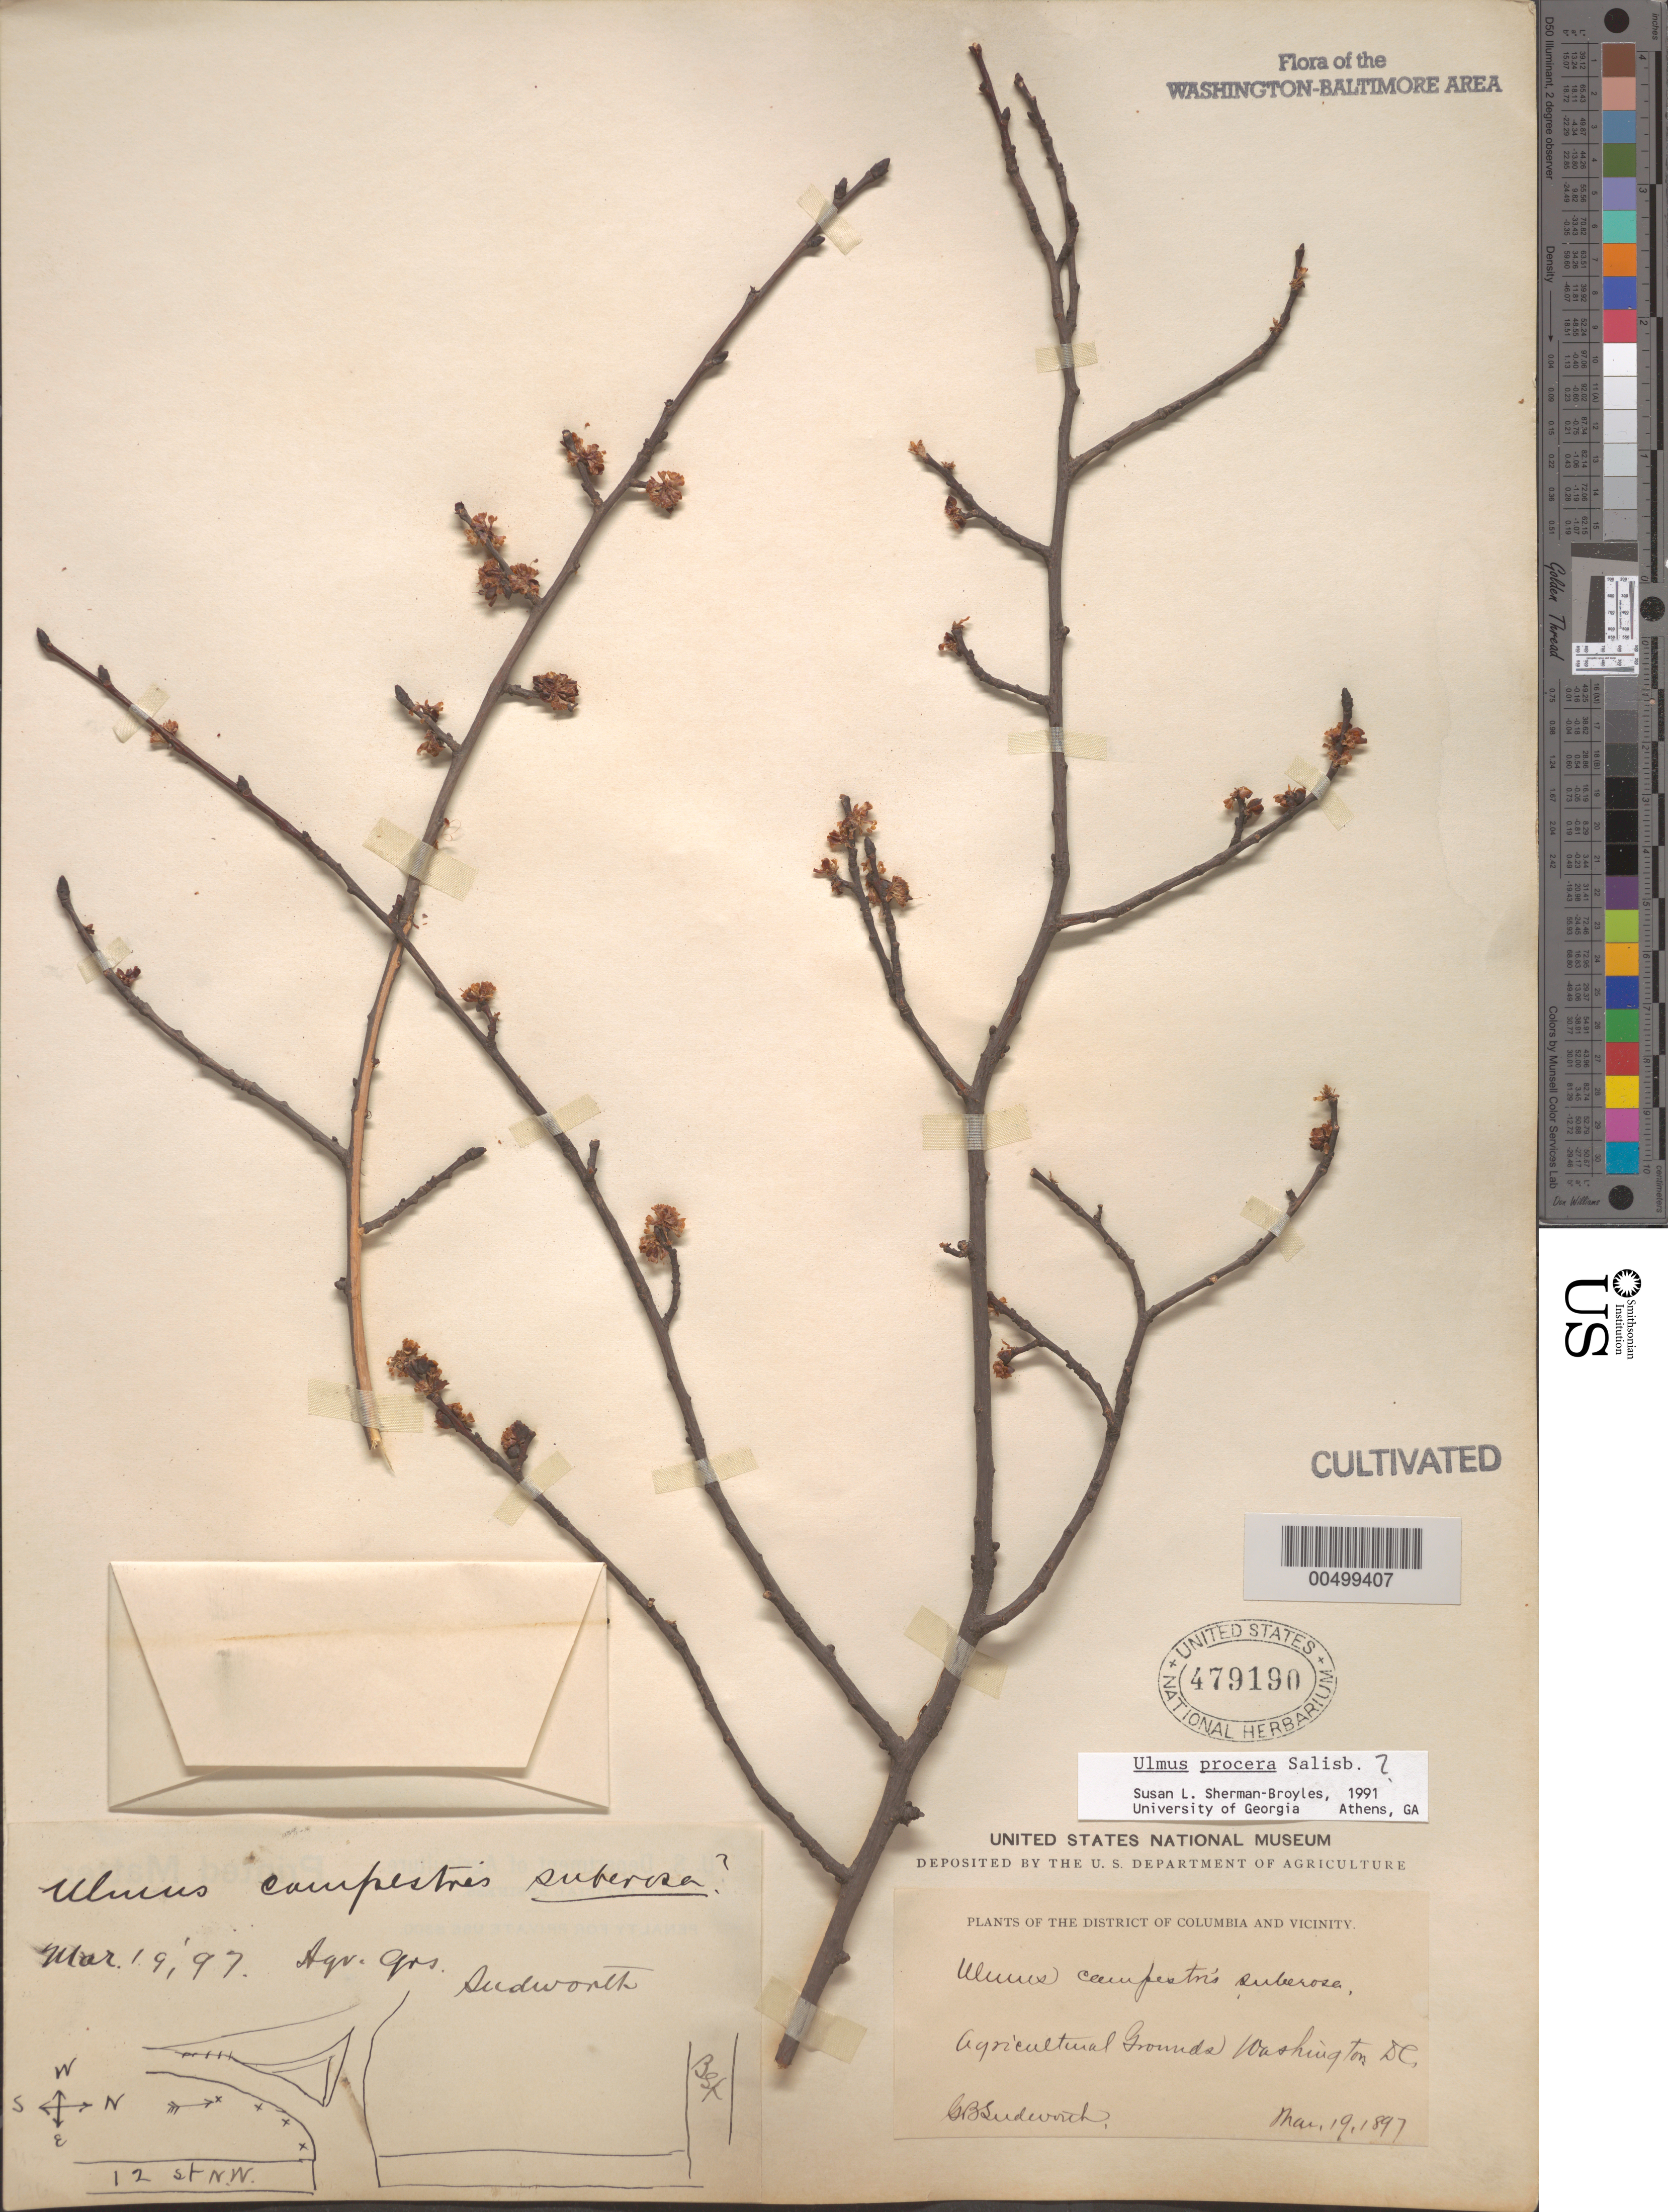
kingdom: Plantae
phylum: Tracheophyta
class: Magnoliopsida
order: Rosales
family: Ulmaceae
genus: Ulmus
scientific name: Ulmus procera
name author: Salisb.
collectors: G. B. Sudworth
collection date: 1897-03-19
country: United States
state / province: District of Columbia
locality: District of Columbia and vicinity. Agricultural Grounds Washington D.C.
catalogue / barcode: US 479190